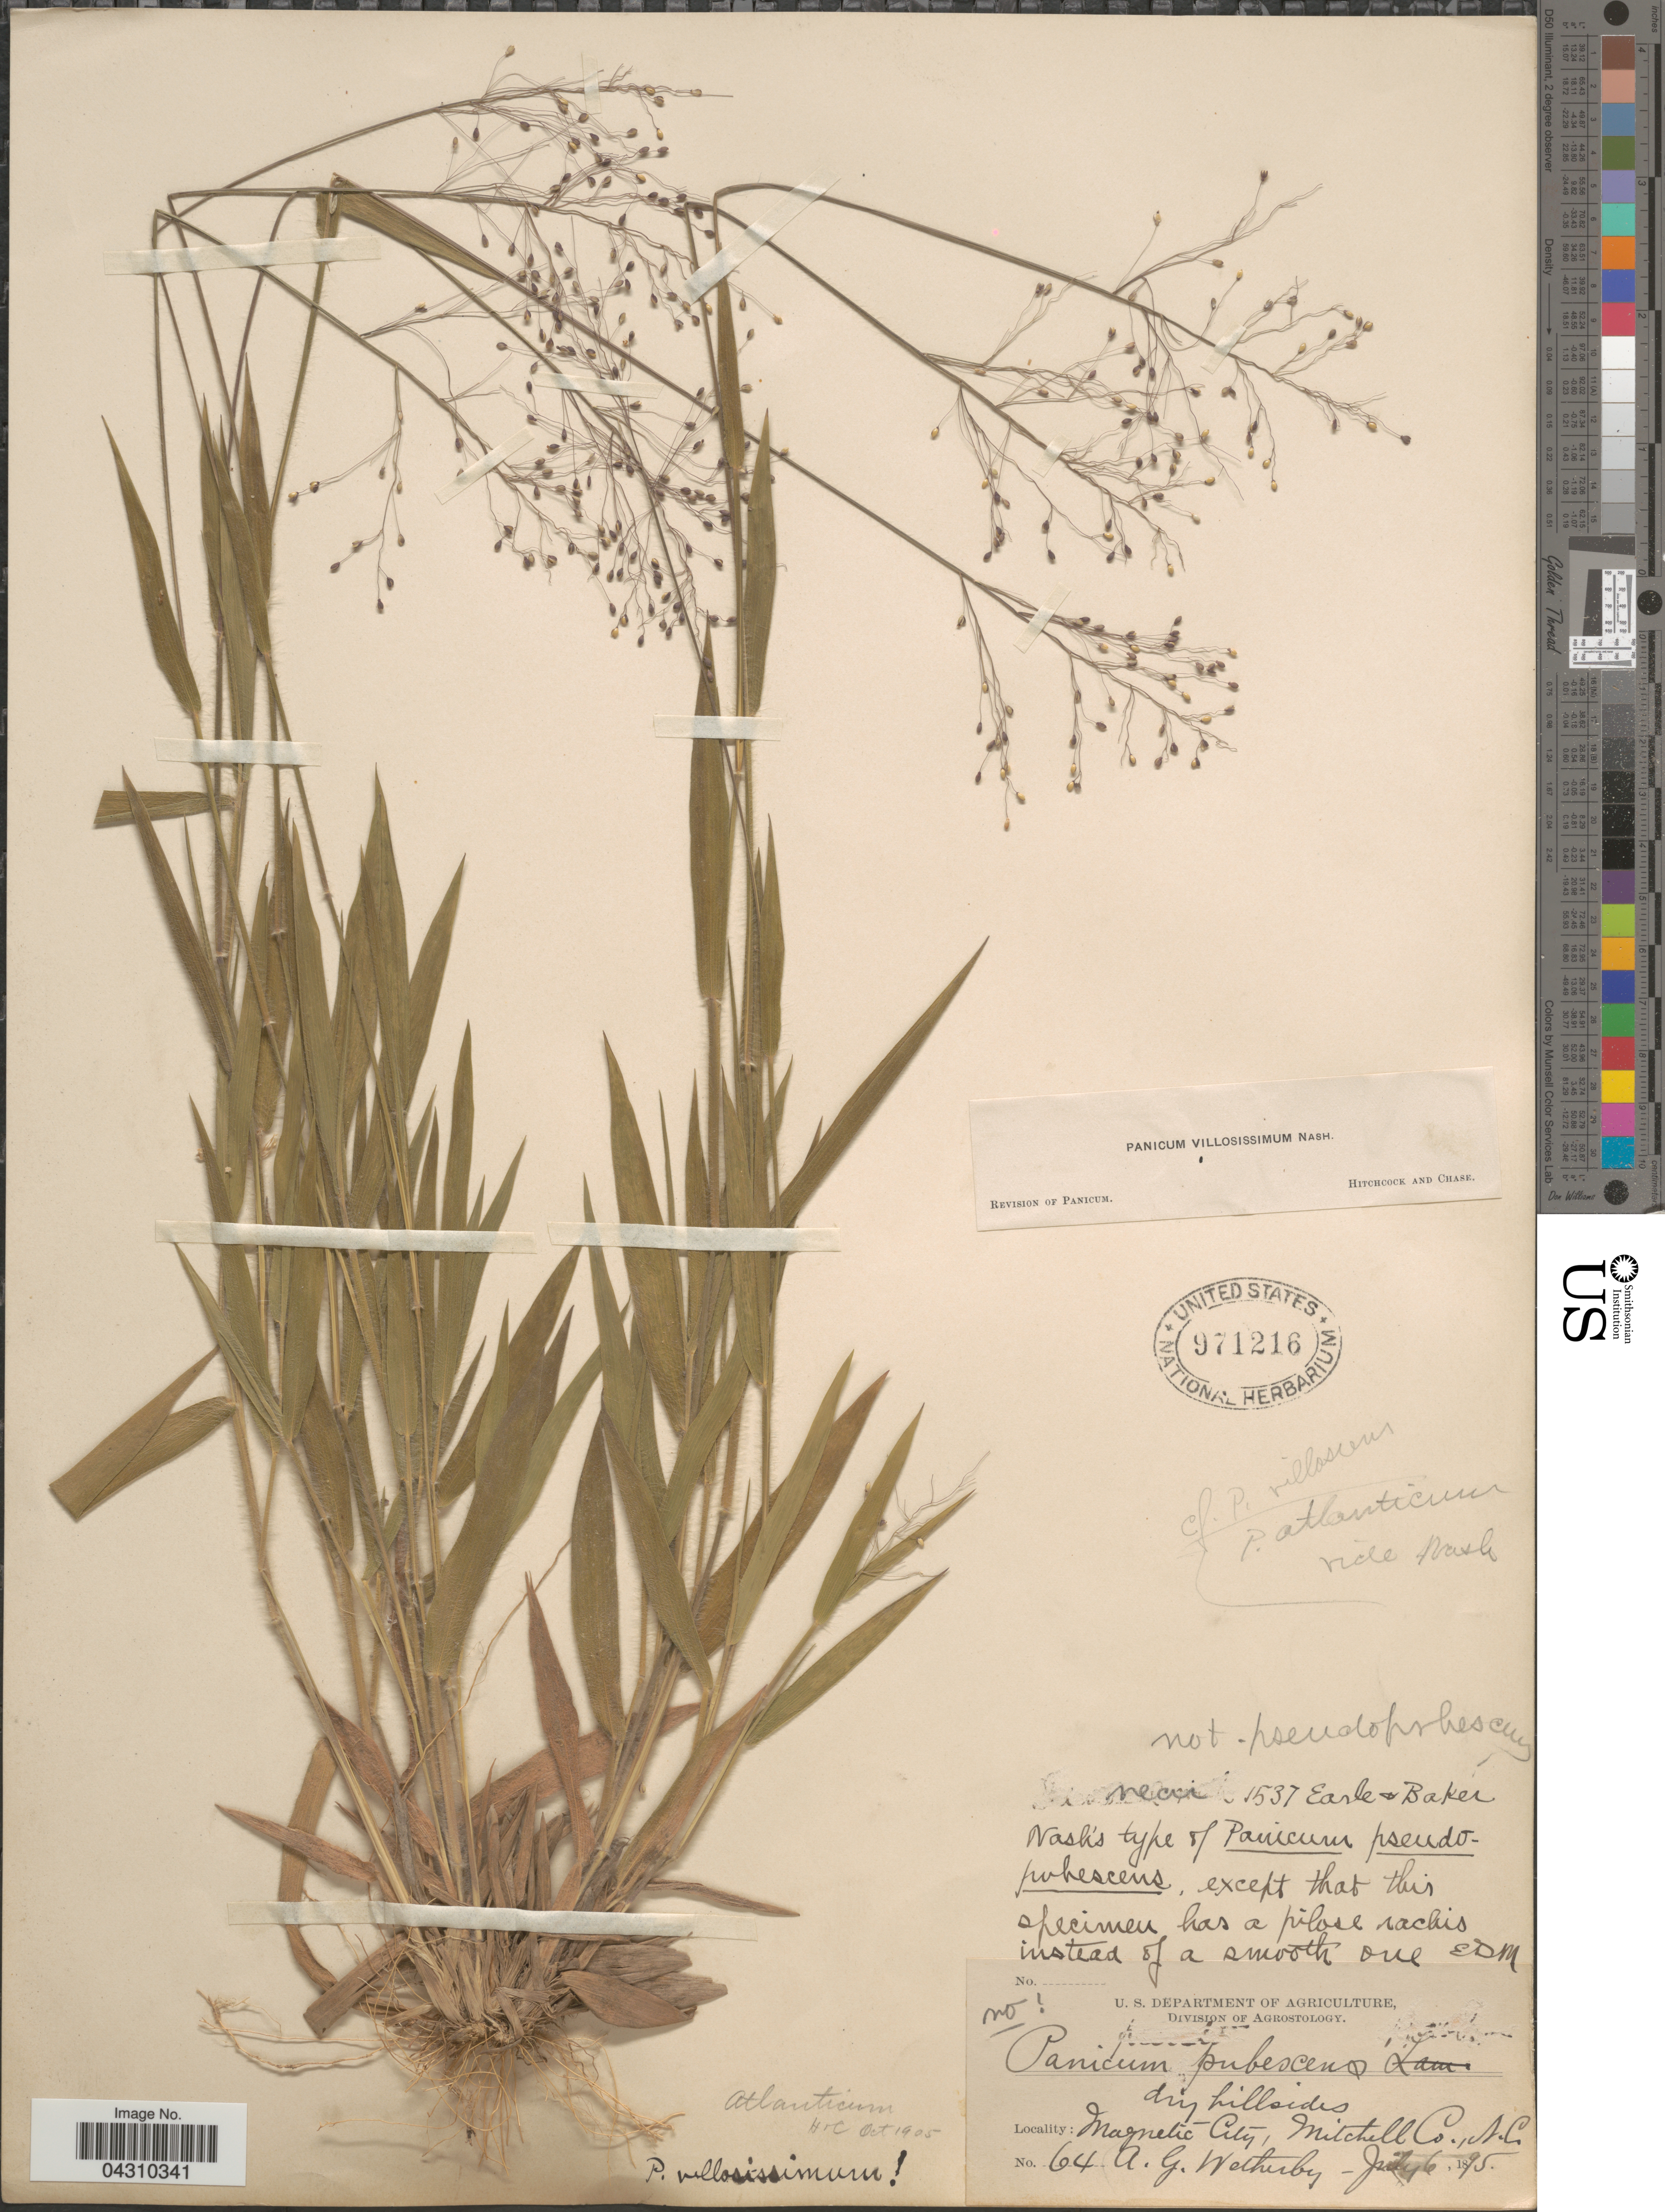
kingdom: Plantae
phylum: Tracheophyta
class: Liliopsida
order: Poales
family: Poaceae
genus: Dichanthelium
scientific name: Dichanthelium acuminatum var. acuminatum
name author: (Sw.) Gould & C.A. Clark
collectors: A. Wetherby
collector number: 64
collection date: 1895-07-06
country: United States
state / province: North Carolina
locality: Dry hillsides. Magnetic City, Mitchell Co.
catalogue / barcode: US 971216